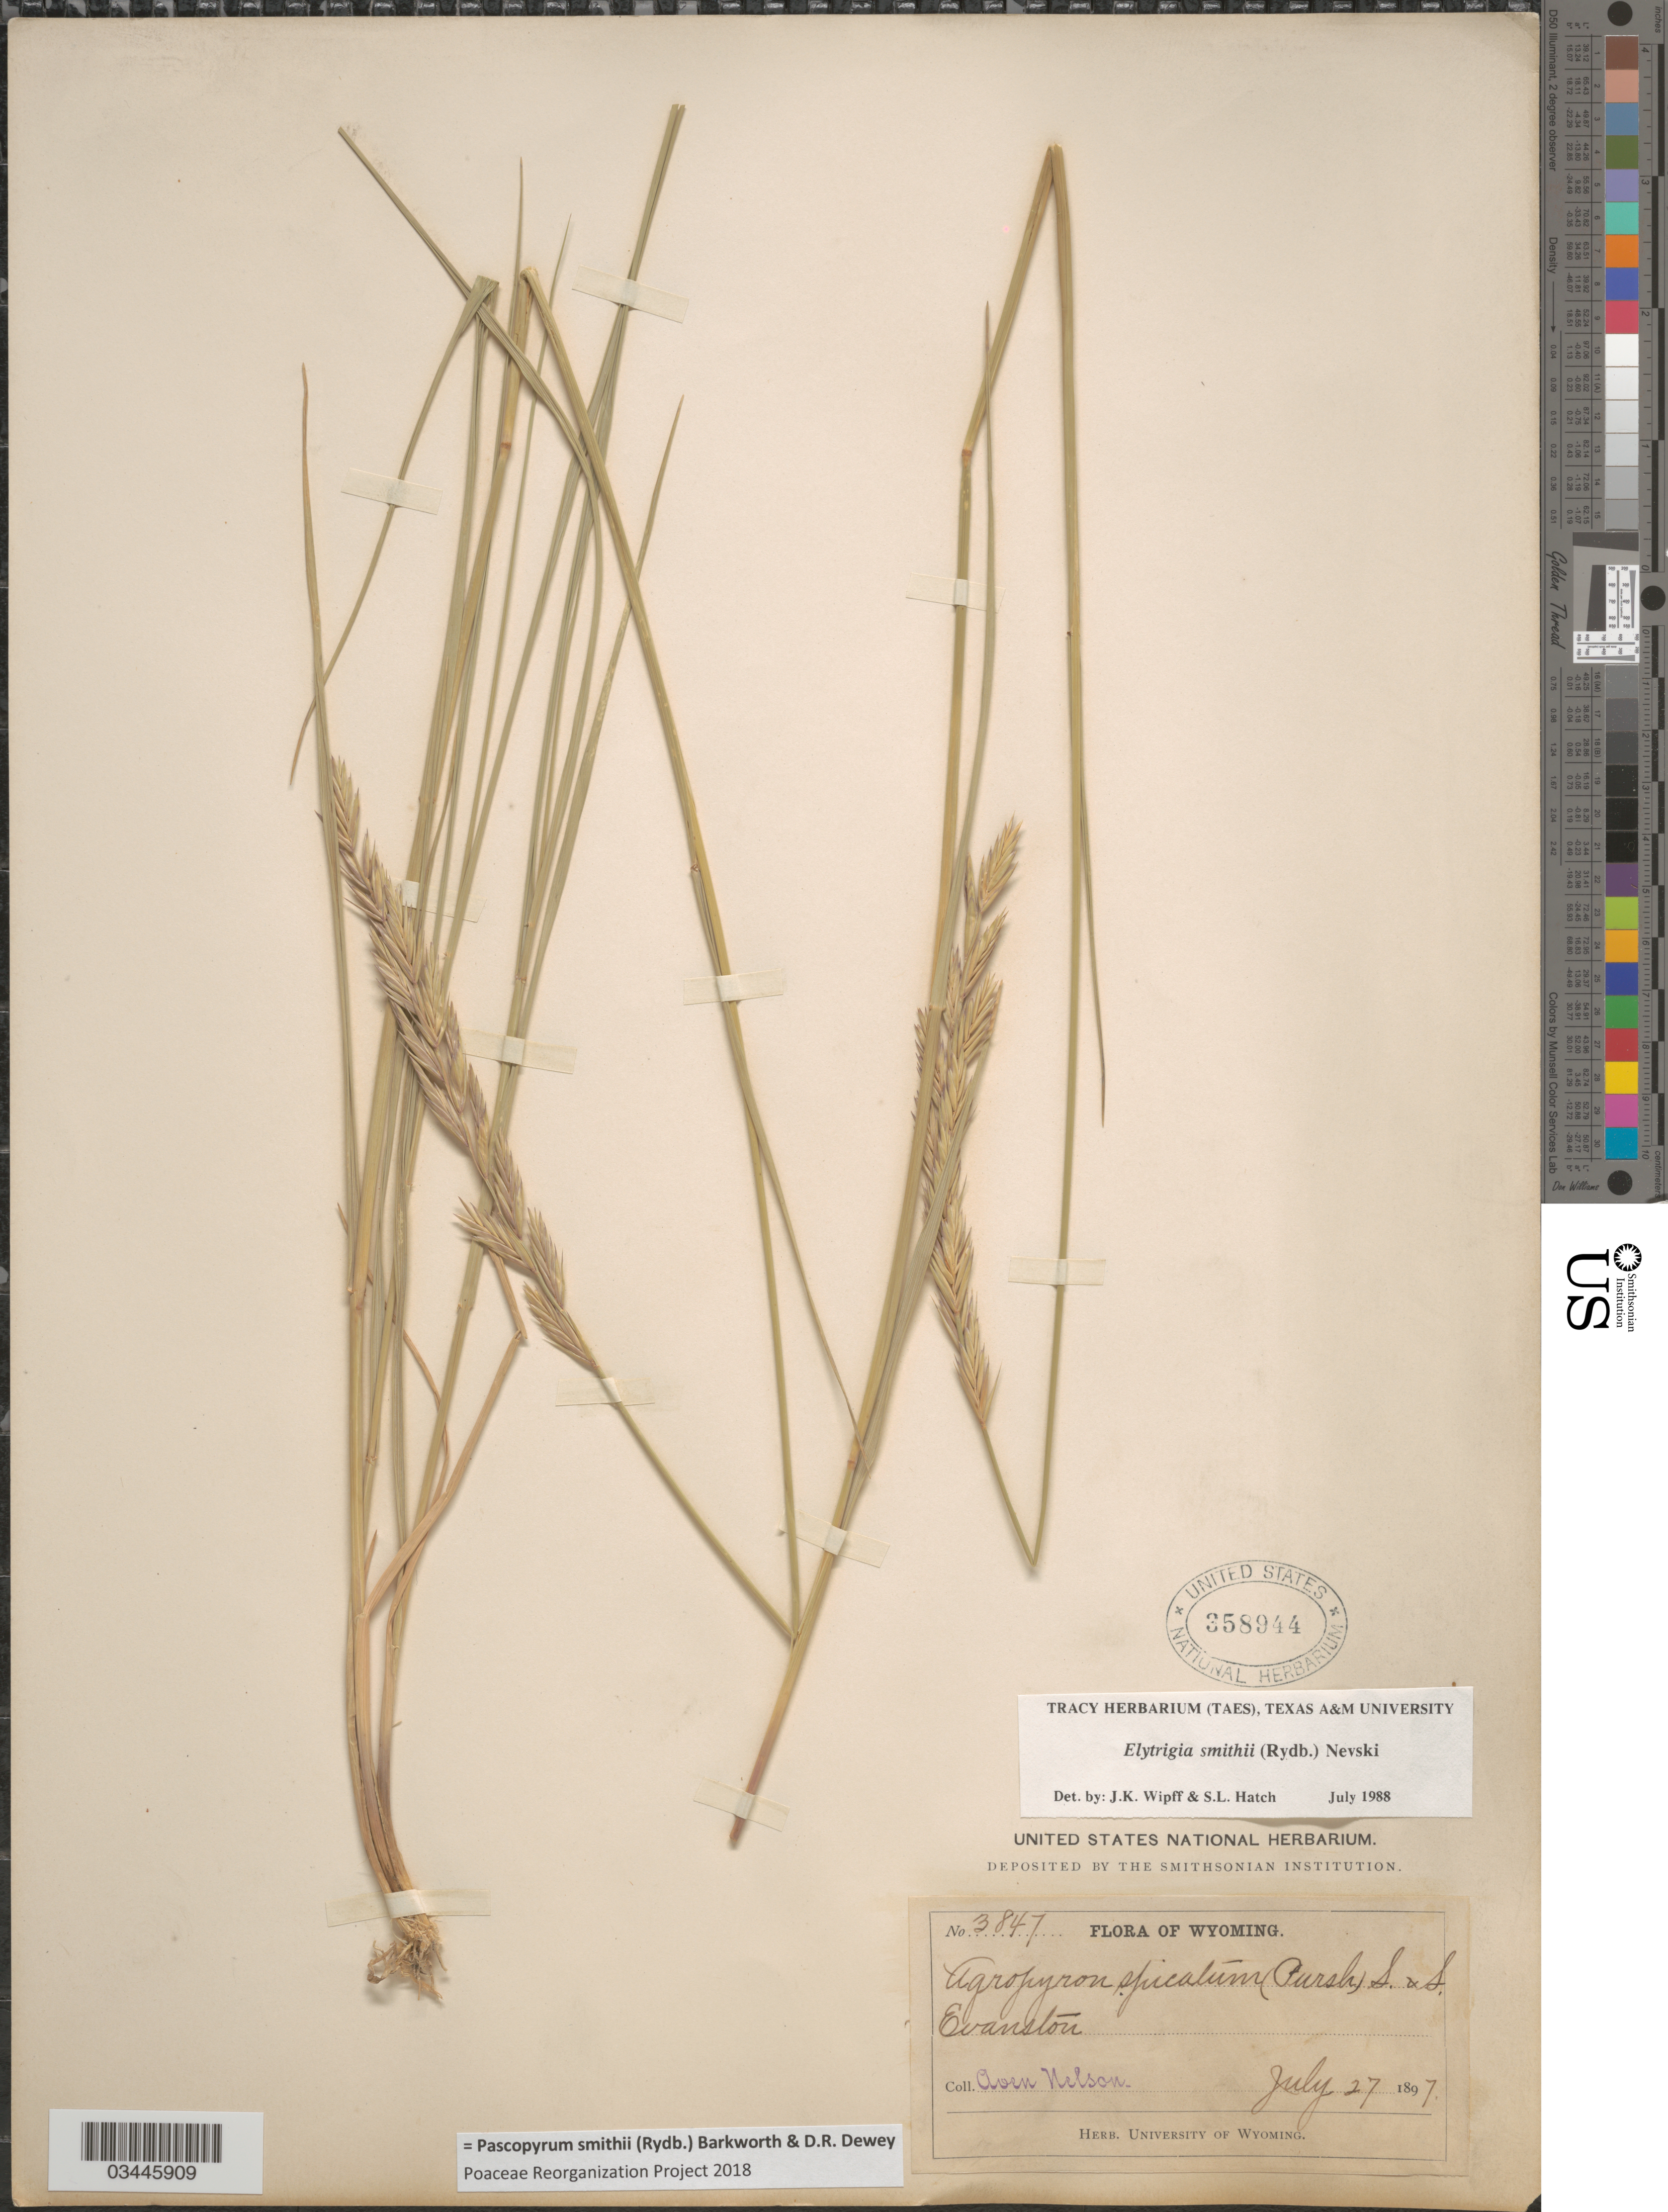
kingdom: Plantae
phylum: Tracheophyta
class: Liliopsida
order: Poales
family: Poaceae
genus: Pascopyrum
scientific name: Pascopyrum smithii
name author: (Rydb.) Barkworth & Dewey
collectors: A. Nelson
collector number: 3747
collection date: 1897-07-27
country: United States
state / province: Wyoming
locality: Evanston.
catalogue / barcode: US 358944